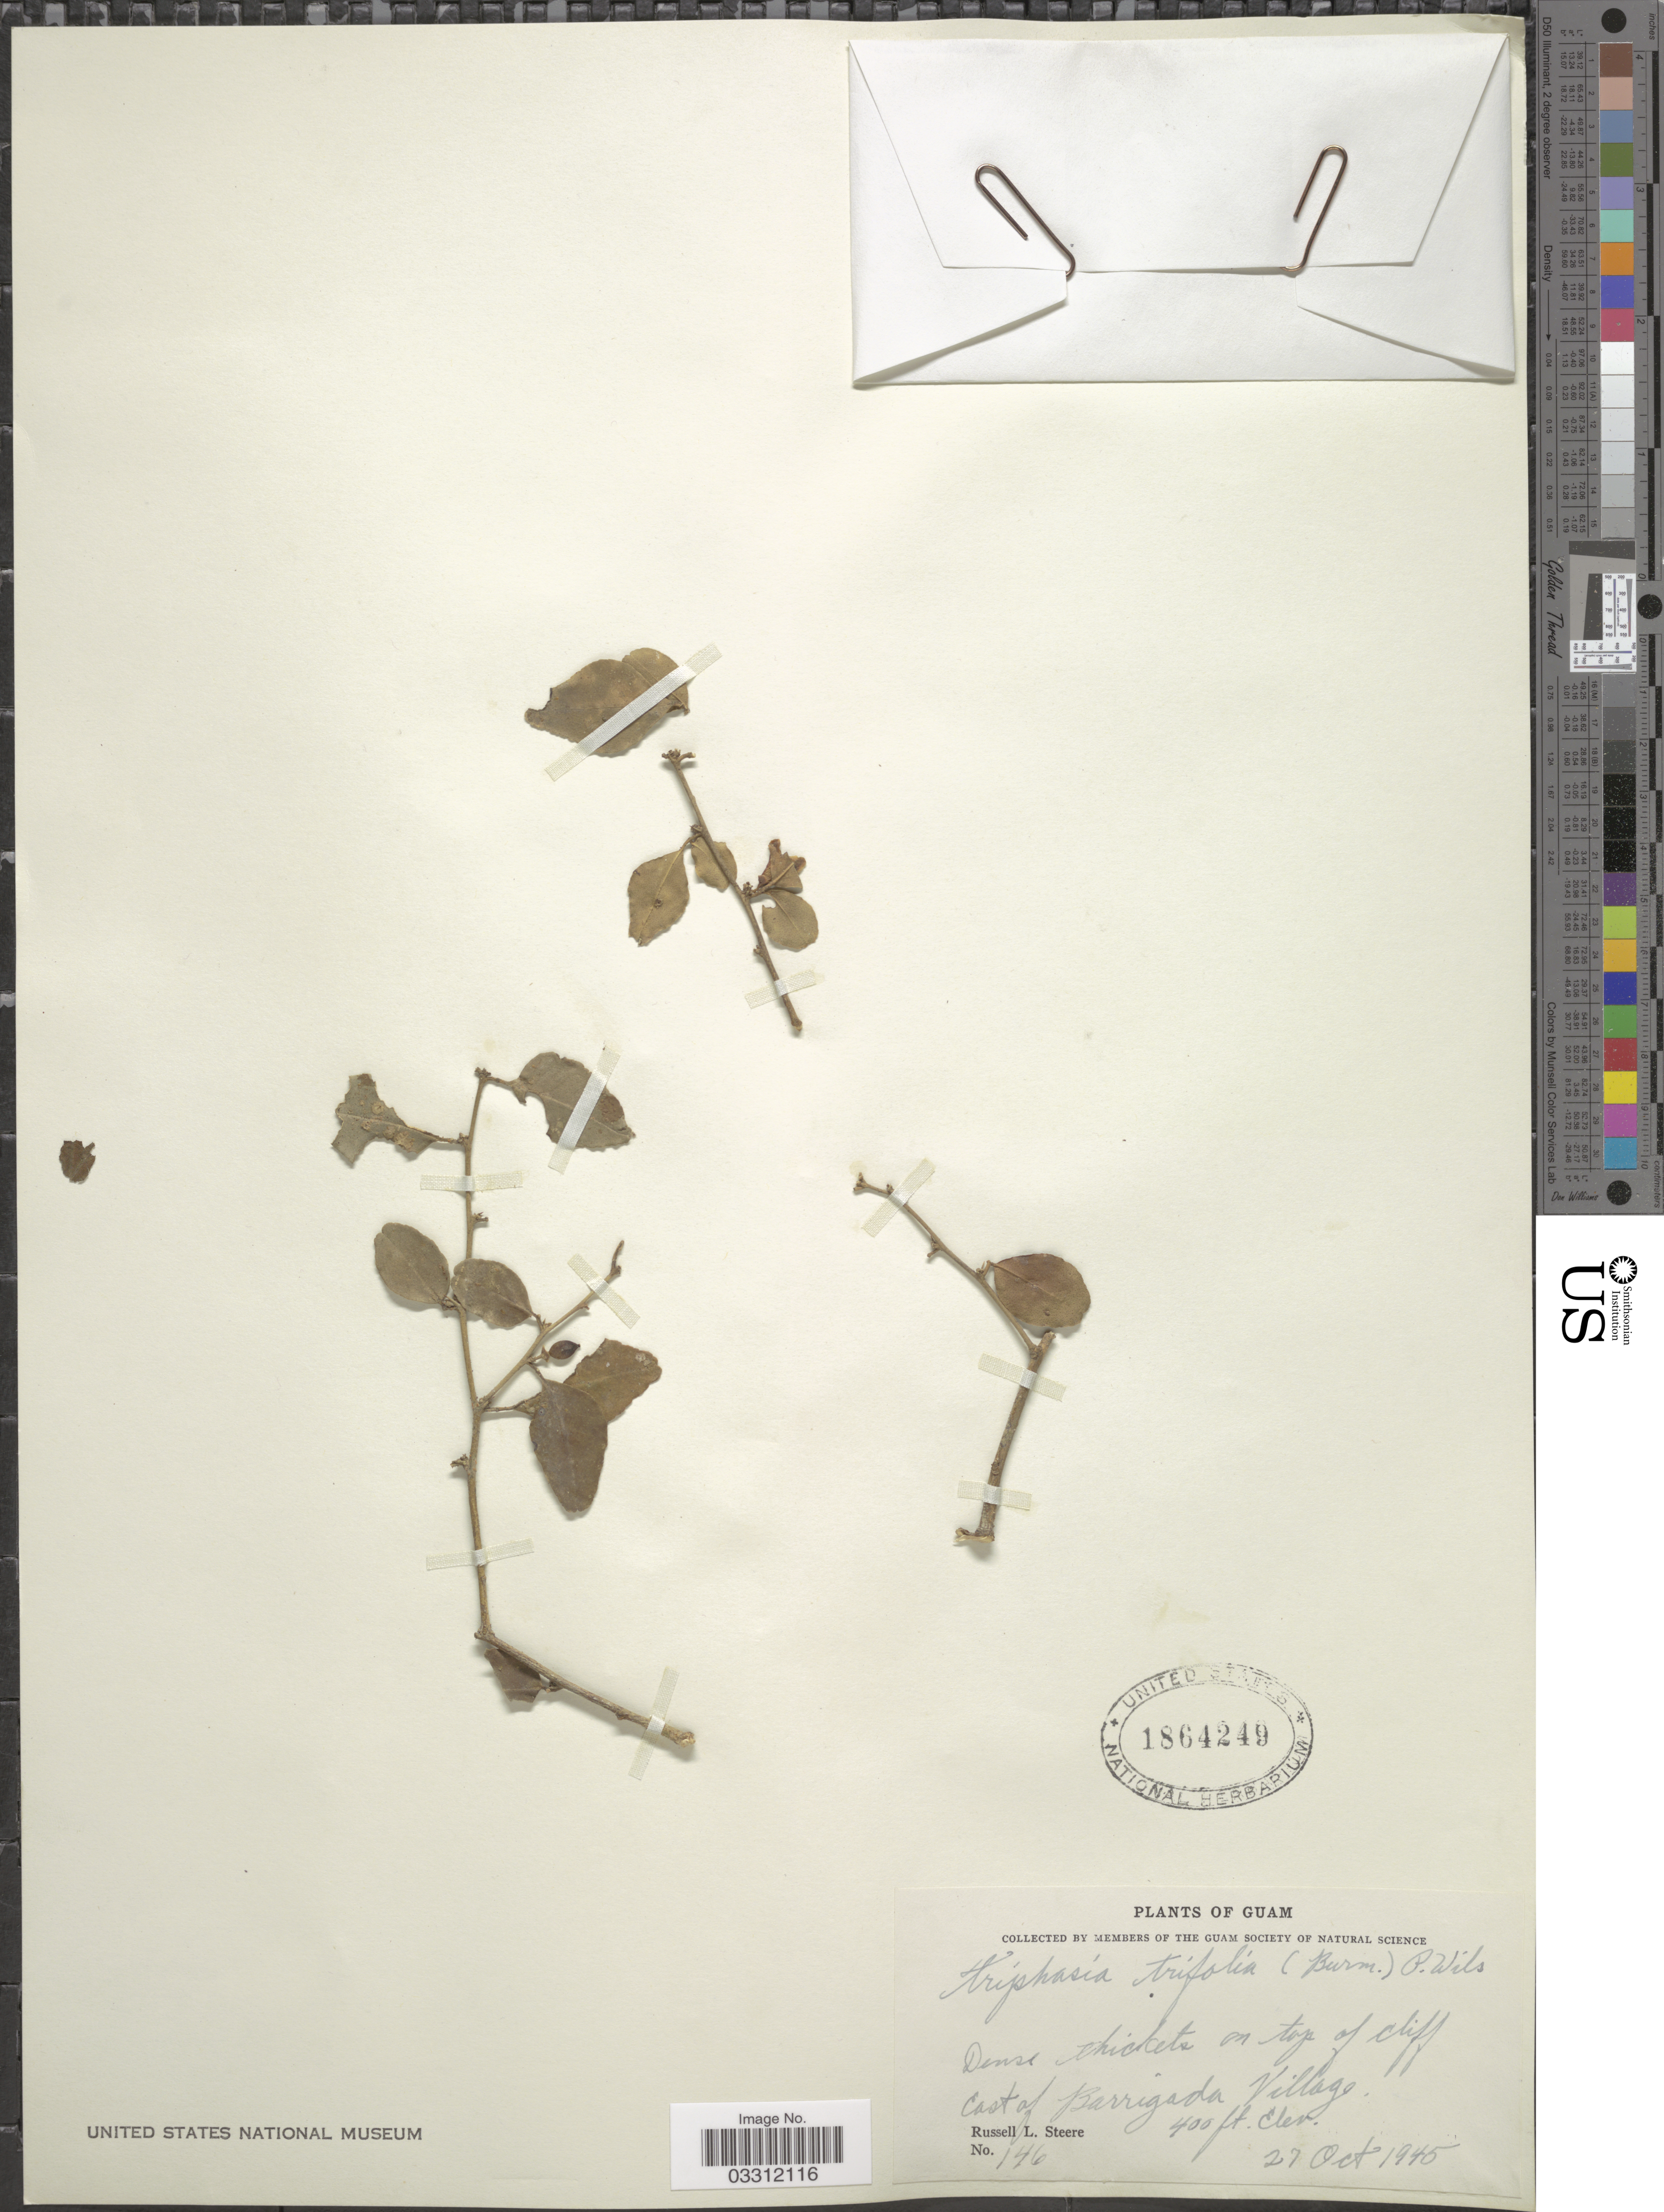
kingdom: Plantae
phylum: Tracheophyta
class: Magnoliopsida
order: Sapindales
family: Rutaceae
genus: Triphasia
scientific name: Triphasia trifolia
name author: (Burm. f.) P. Wilson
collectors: R. L. Steere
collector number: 146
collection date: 1945-10-27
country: Guam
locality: Coast of Barrigada Village.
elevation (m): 122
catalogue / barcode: US 1864249